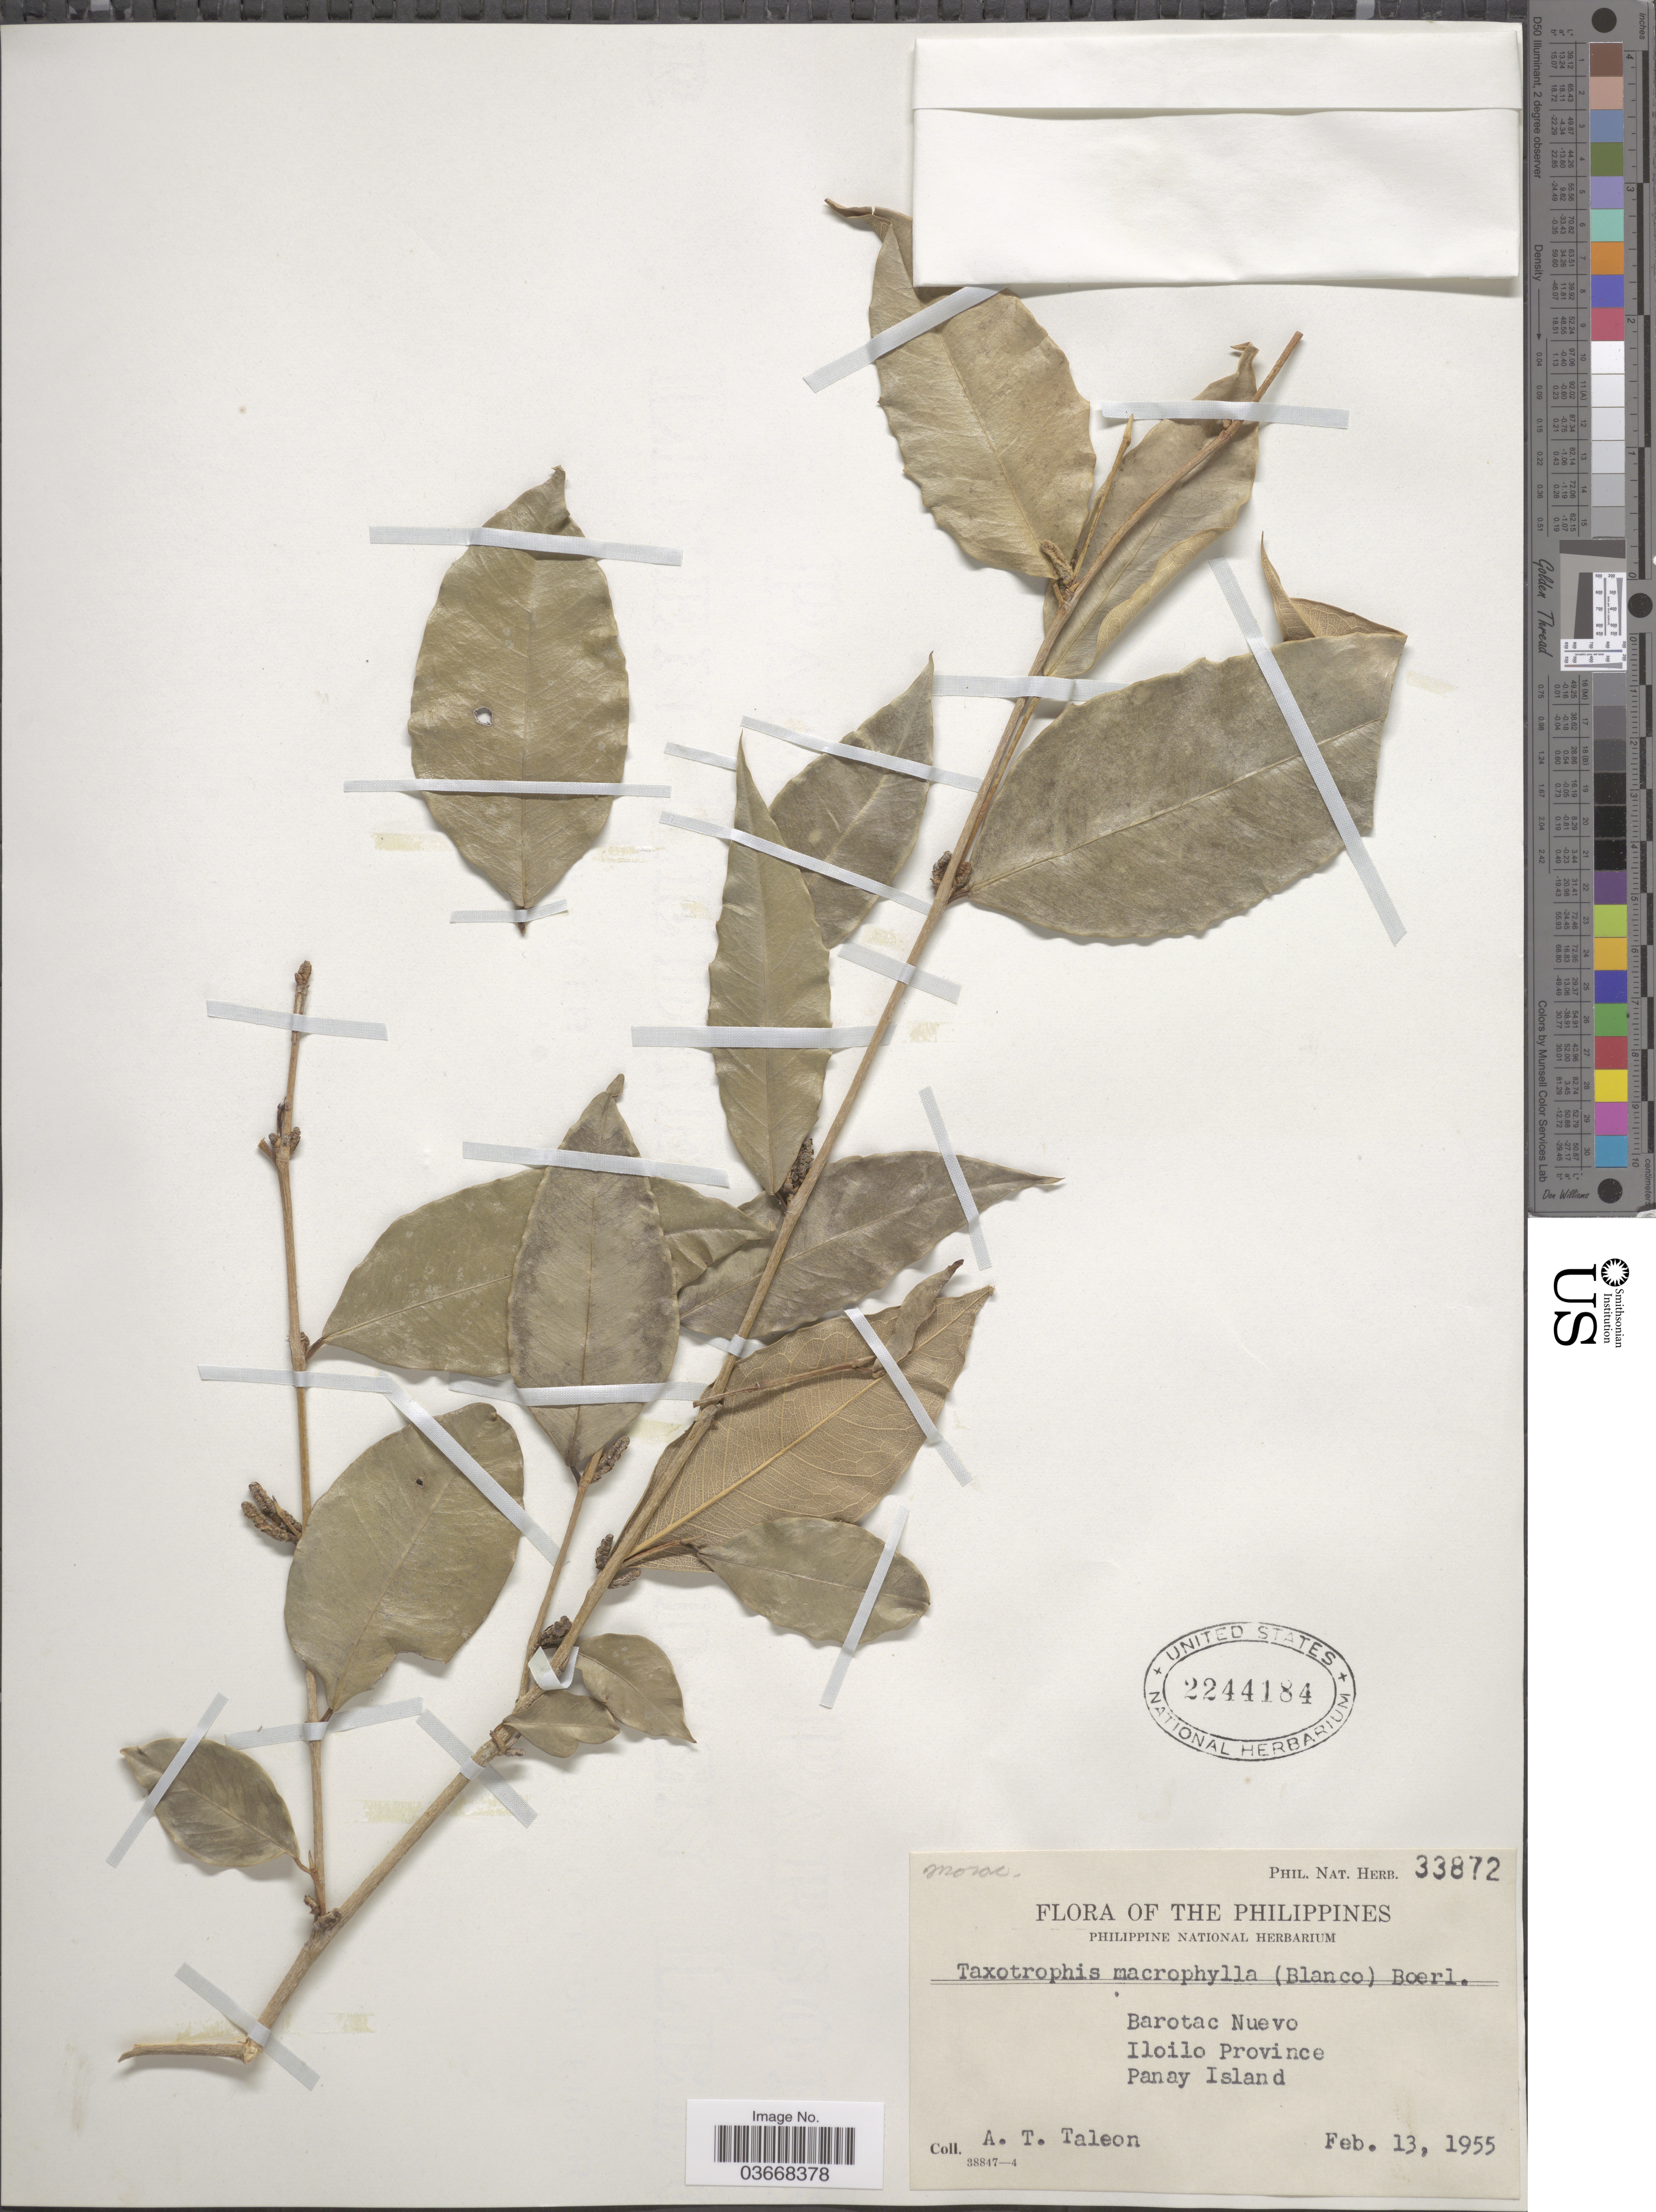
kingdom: Plantae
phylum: Tracheophyta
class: Magnoliopsida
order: Rosales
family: Moraceae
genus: Taxotrophis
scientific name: Taxotrophis ilicifolia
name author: (Kurz) S. Vidal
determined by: Strong, Mark T., (BOT), Smithsonian Institution - National Museum of Natural History (UNITED STATES)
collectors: A. Taleon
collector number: Phil. Nat. Herb. 33872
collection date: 1955-02-13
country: Philippines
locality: Barotac Nuevo. Iloilo Province. Panay Island.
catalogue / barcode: US 2244184